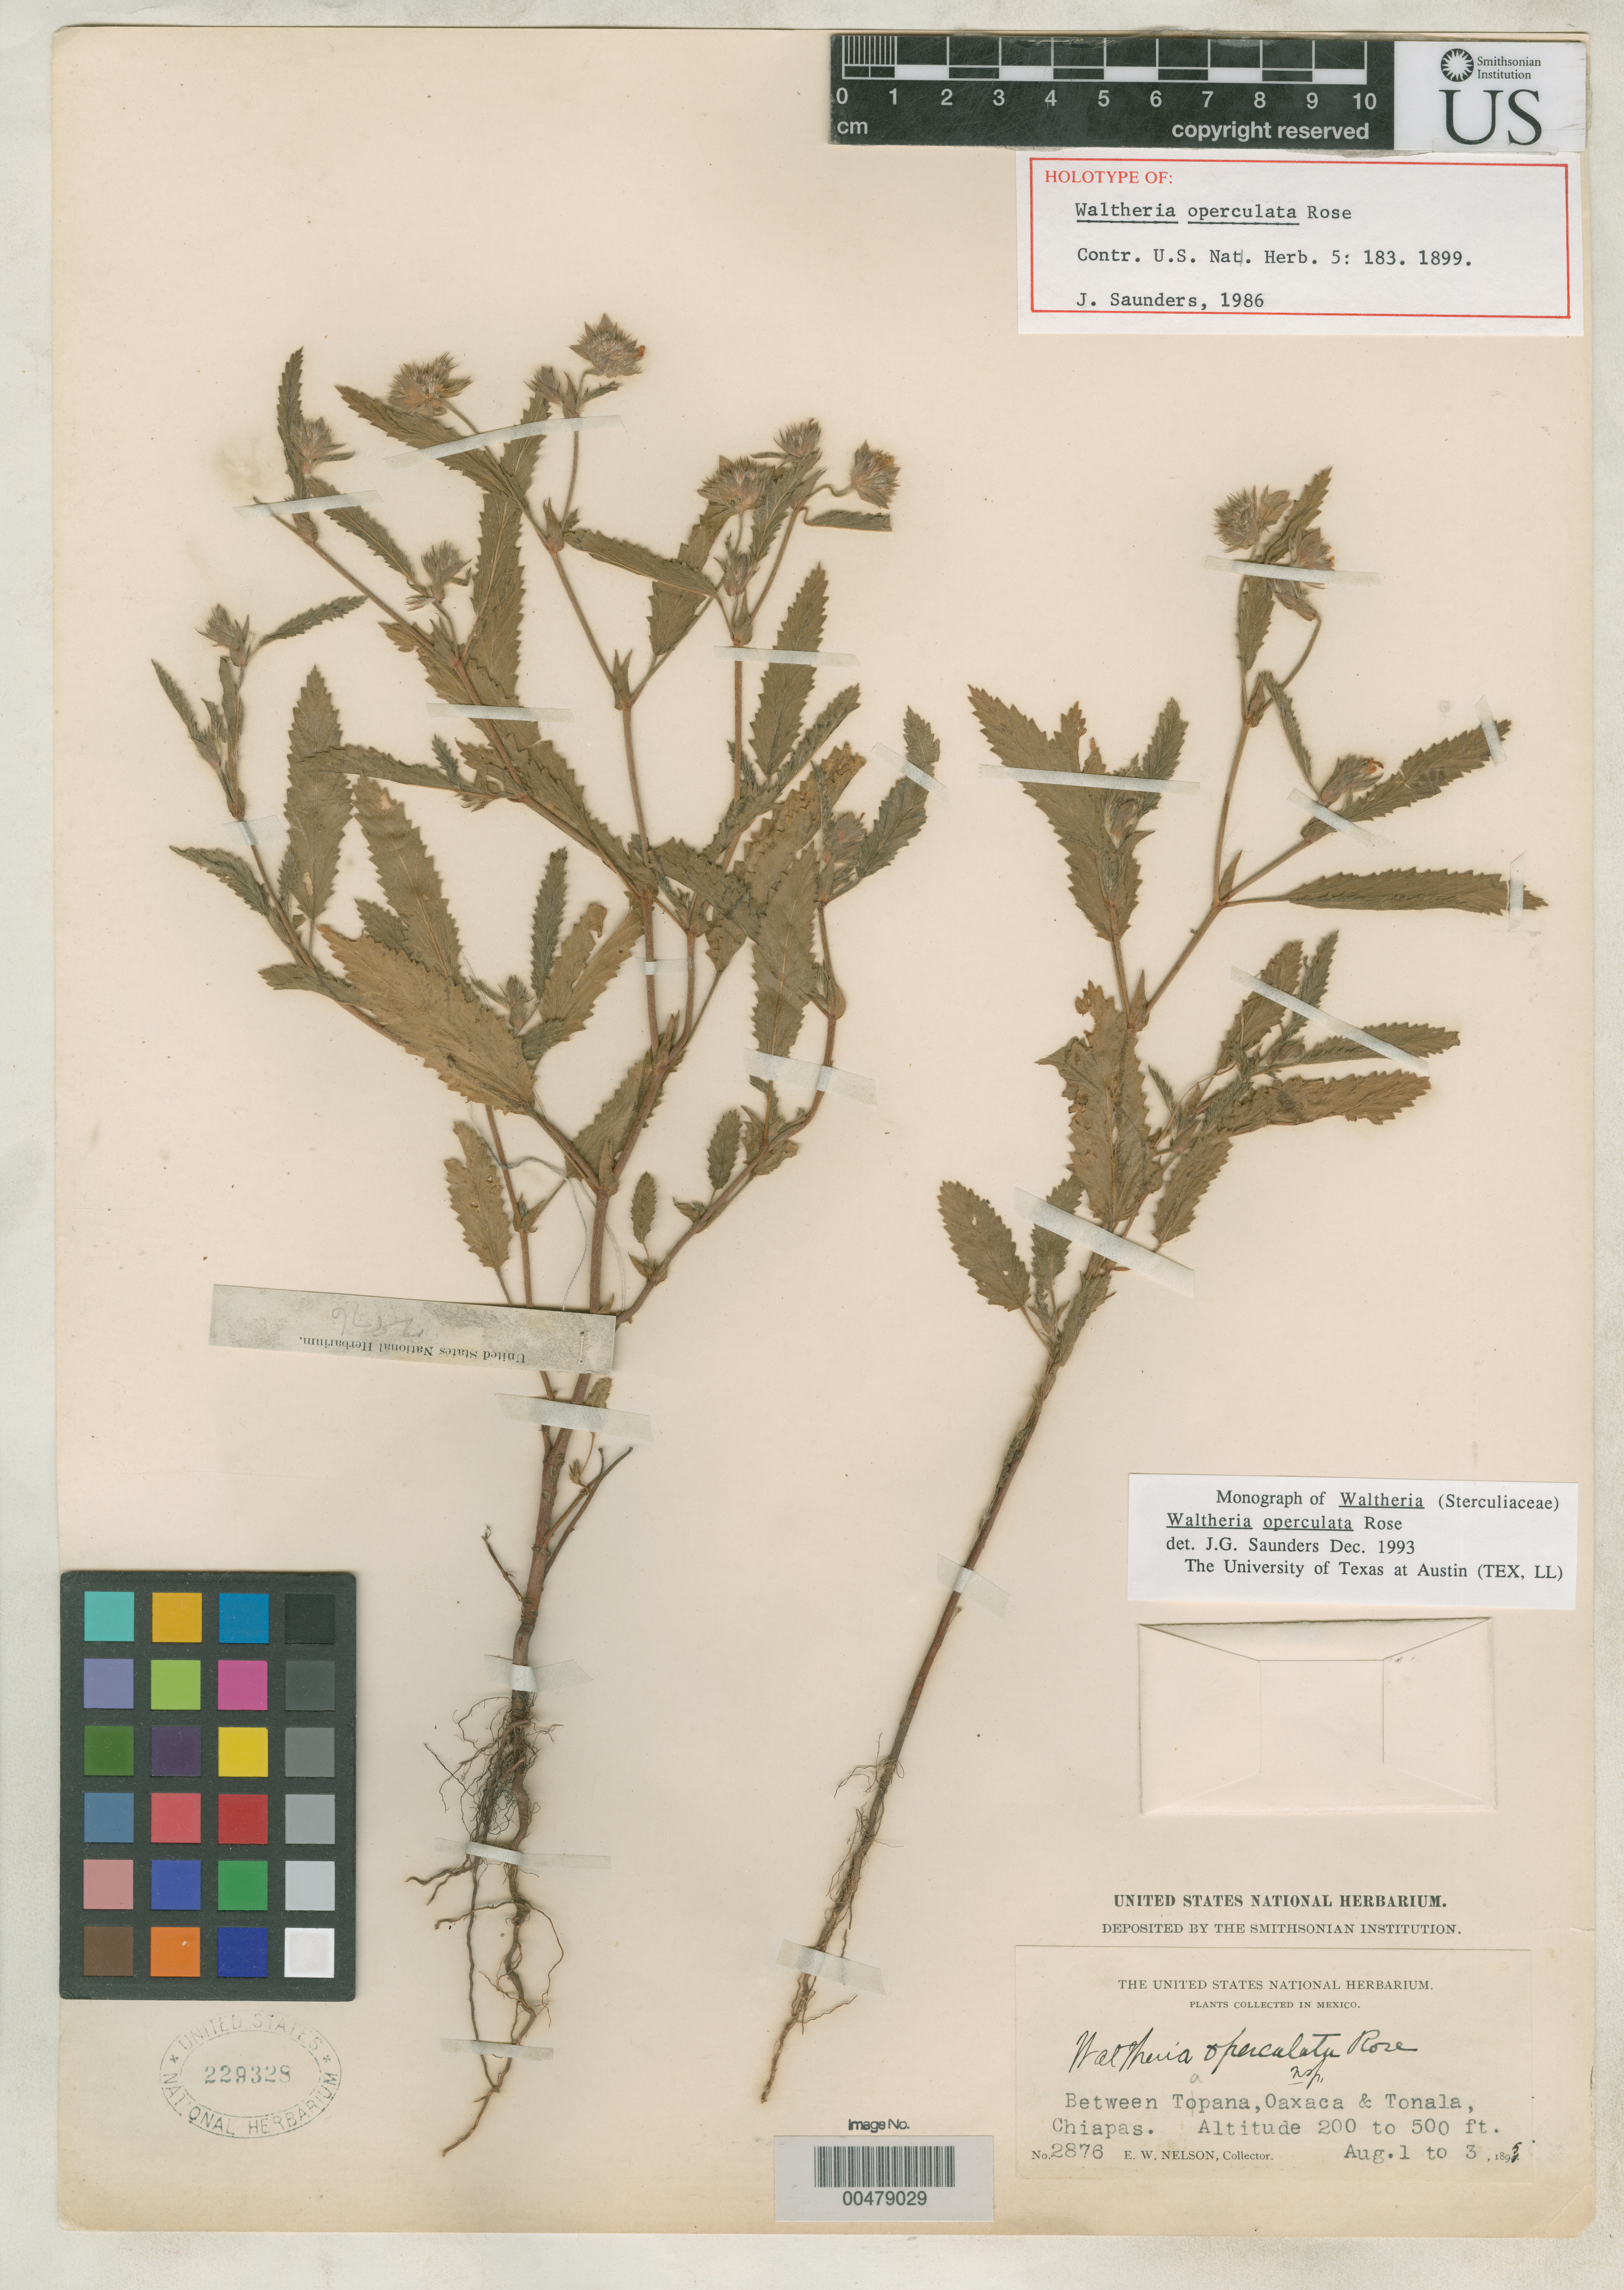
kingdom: Plantae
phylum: Tracheophyta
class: Magnoliopsida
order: Malvales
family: Malvaceae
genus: Waltheria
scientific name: Waltheria operculata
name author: Rose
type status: Holotype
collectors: E. W. Nelson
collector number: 2876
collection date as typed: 01 Aug 1895 to 03 Aug 1895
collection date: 1895-08-01/1895-08-03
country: Mexico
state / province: Chiapas / Oaxaca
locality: Between Tapana and Tonala.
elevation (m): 61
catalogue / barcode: US 229328